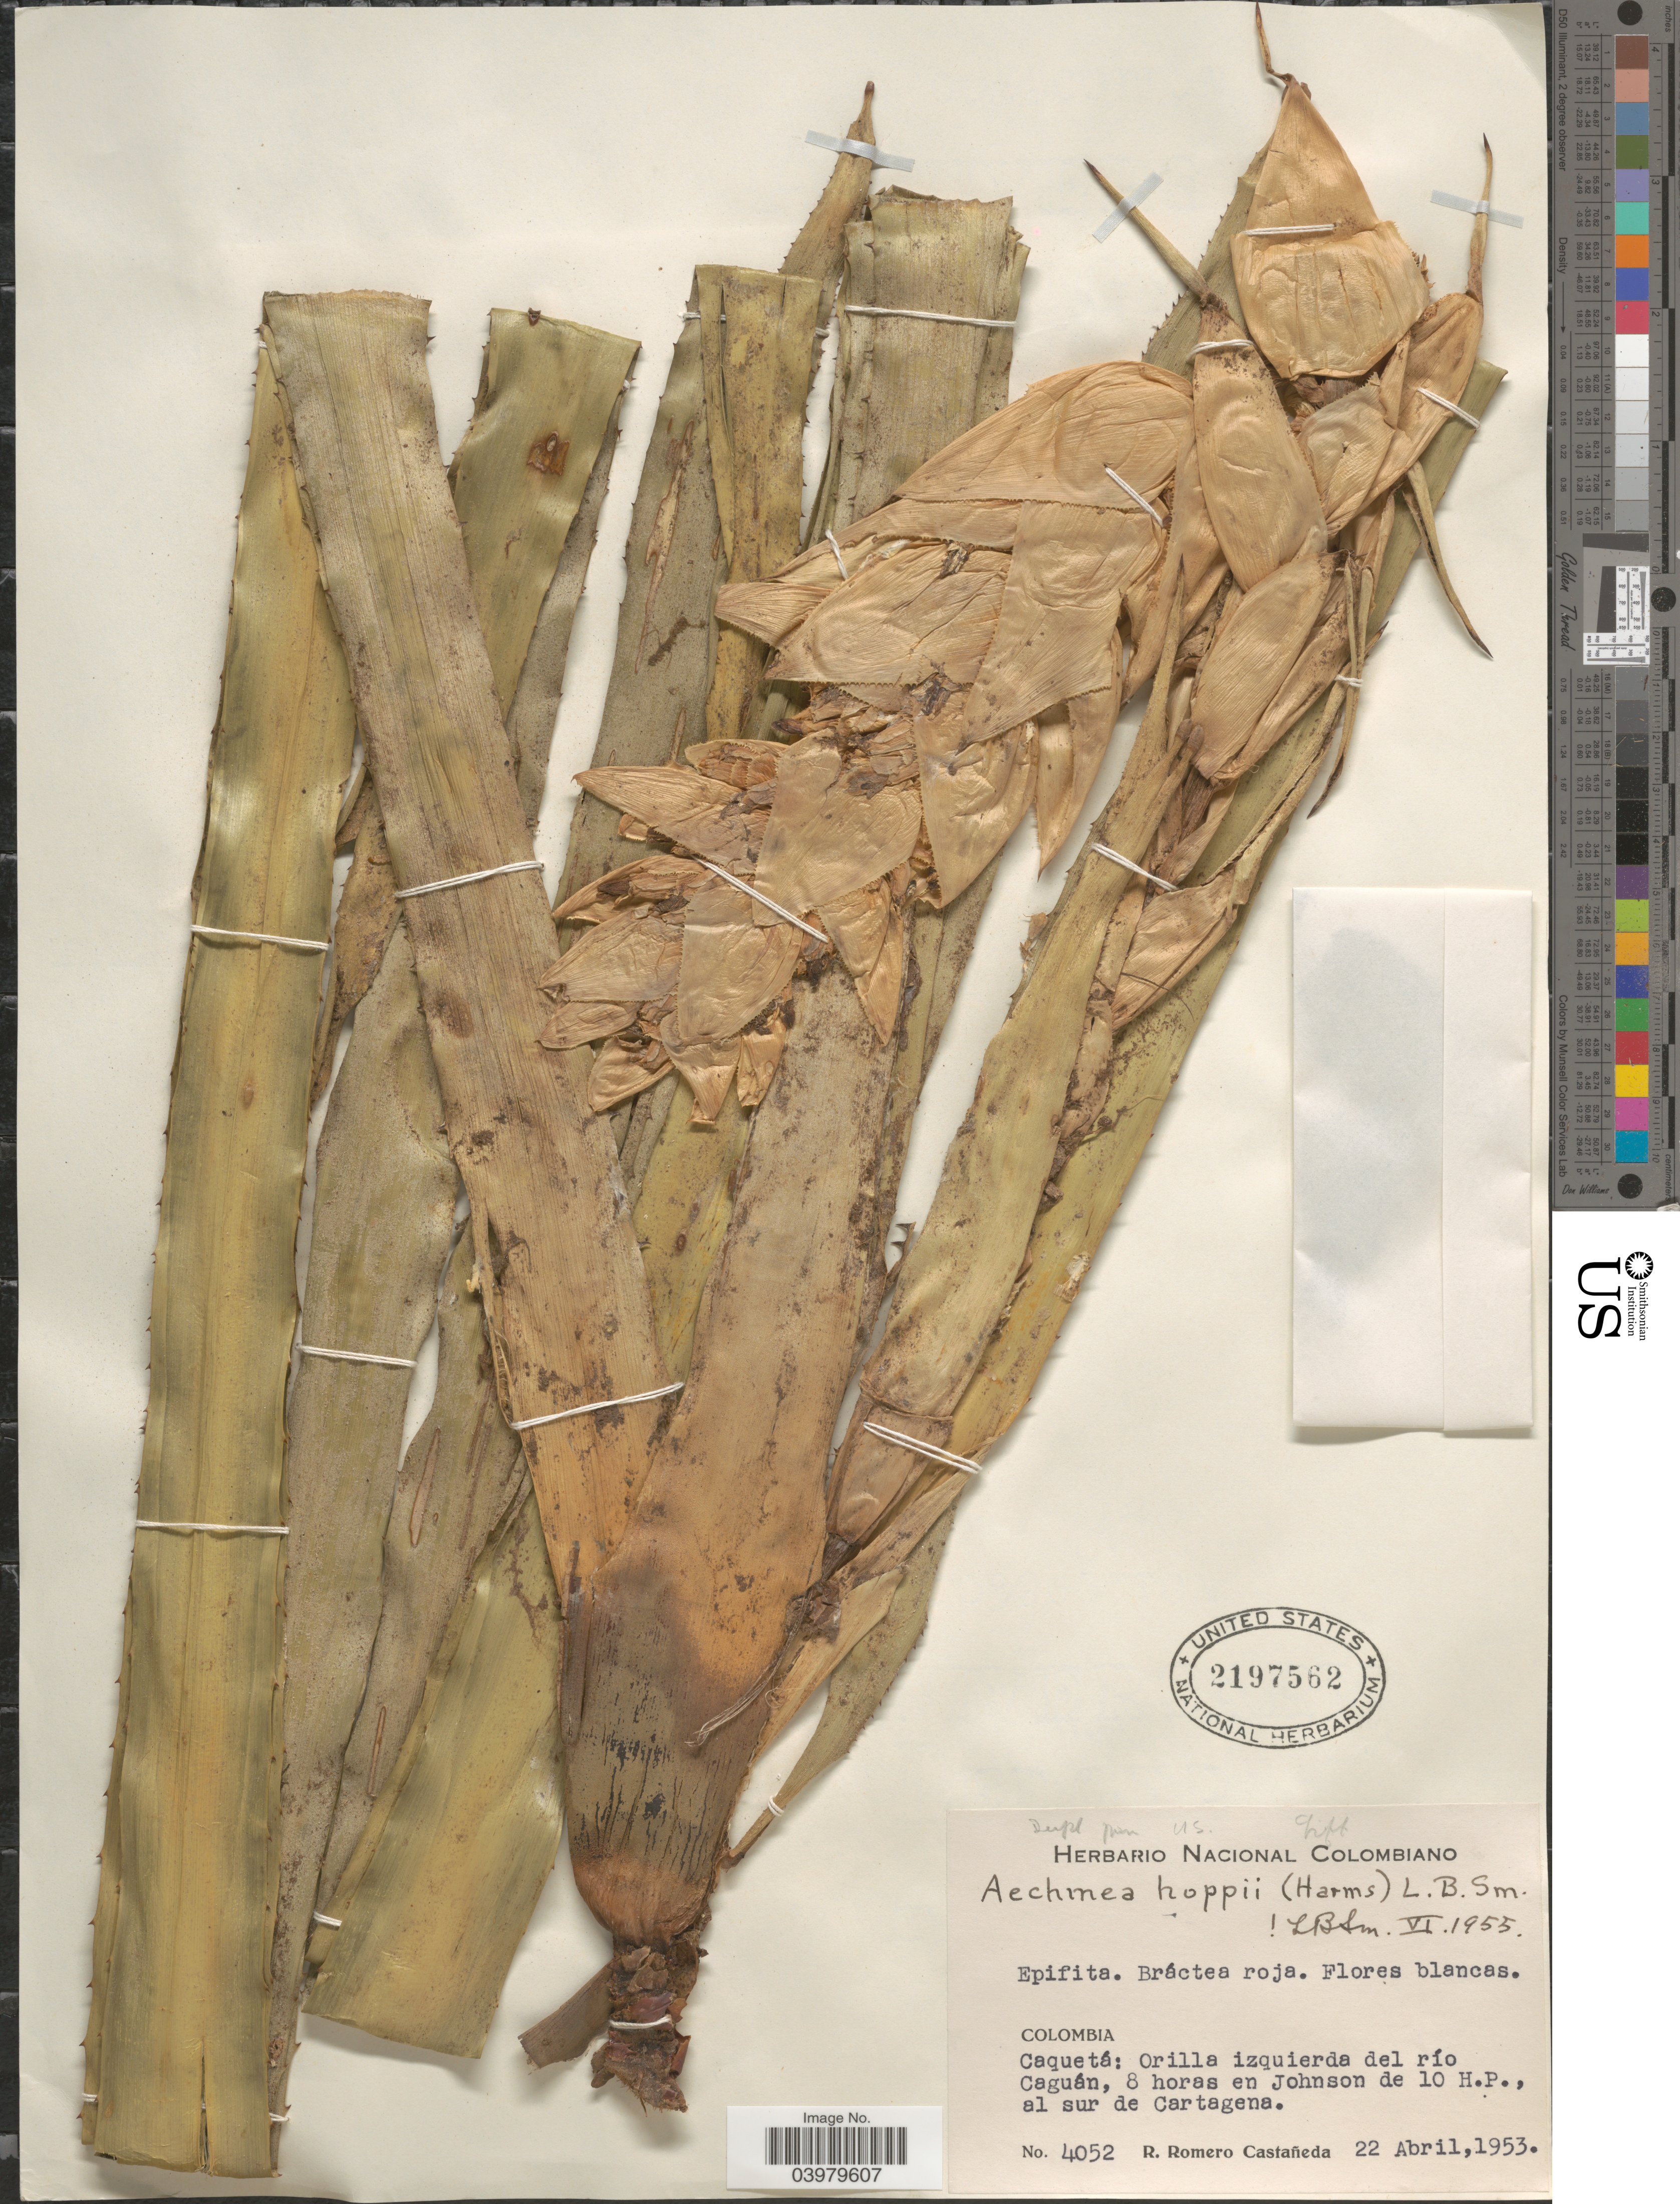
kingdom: Plantae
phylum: Tracheophyta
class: Liliopsida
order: Poales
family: Bromeliaceae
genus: Aechmea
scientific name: Aechmea hoppii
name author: (Harms) L.B. Sm.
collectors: R. Romero Castañeda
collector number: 4052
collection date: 1953-04-22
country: Colombia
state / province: Caquetá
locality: Orilla izquierda del río Caguán, 8 horas en Johnson de 10 H.P., al sur de Cartagena.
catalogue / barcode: US 2197562